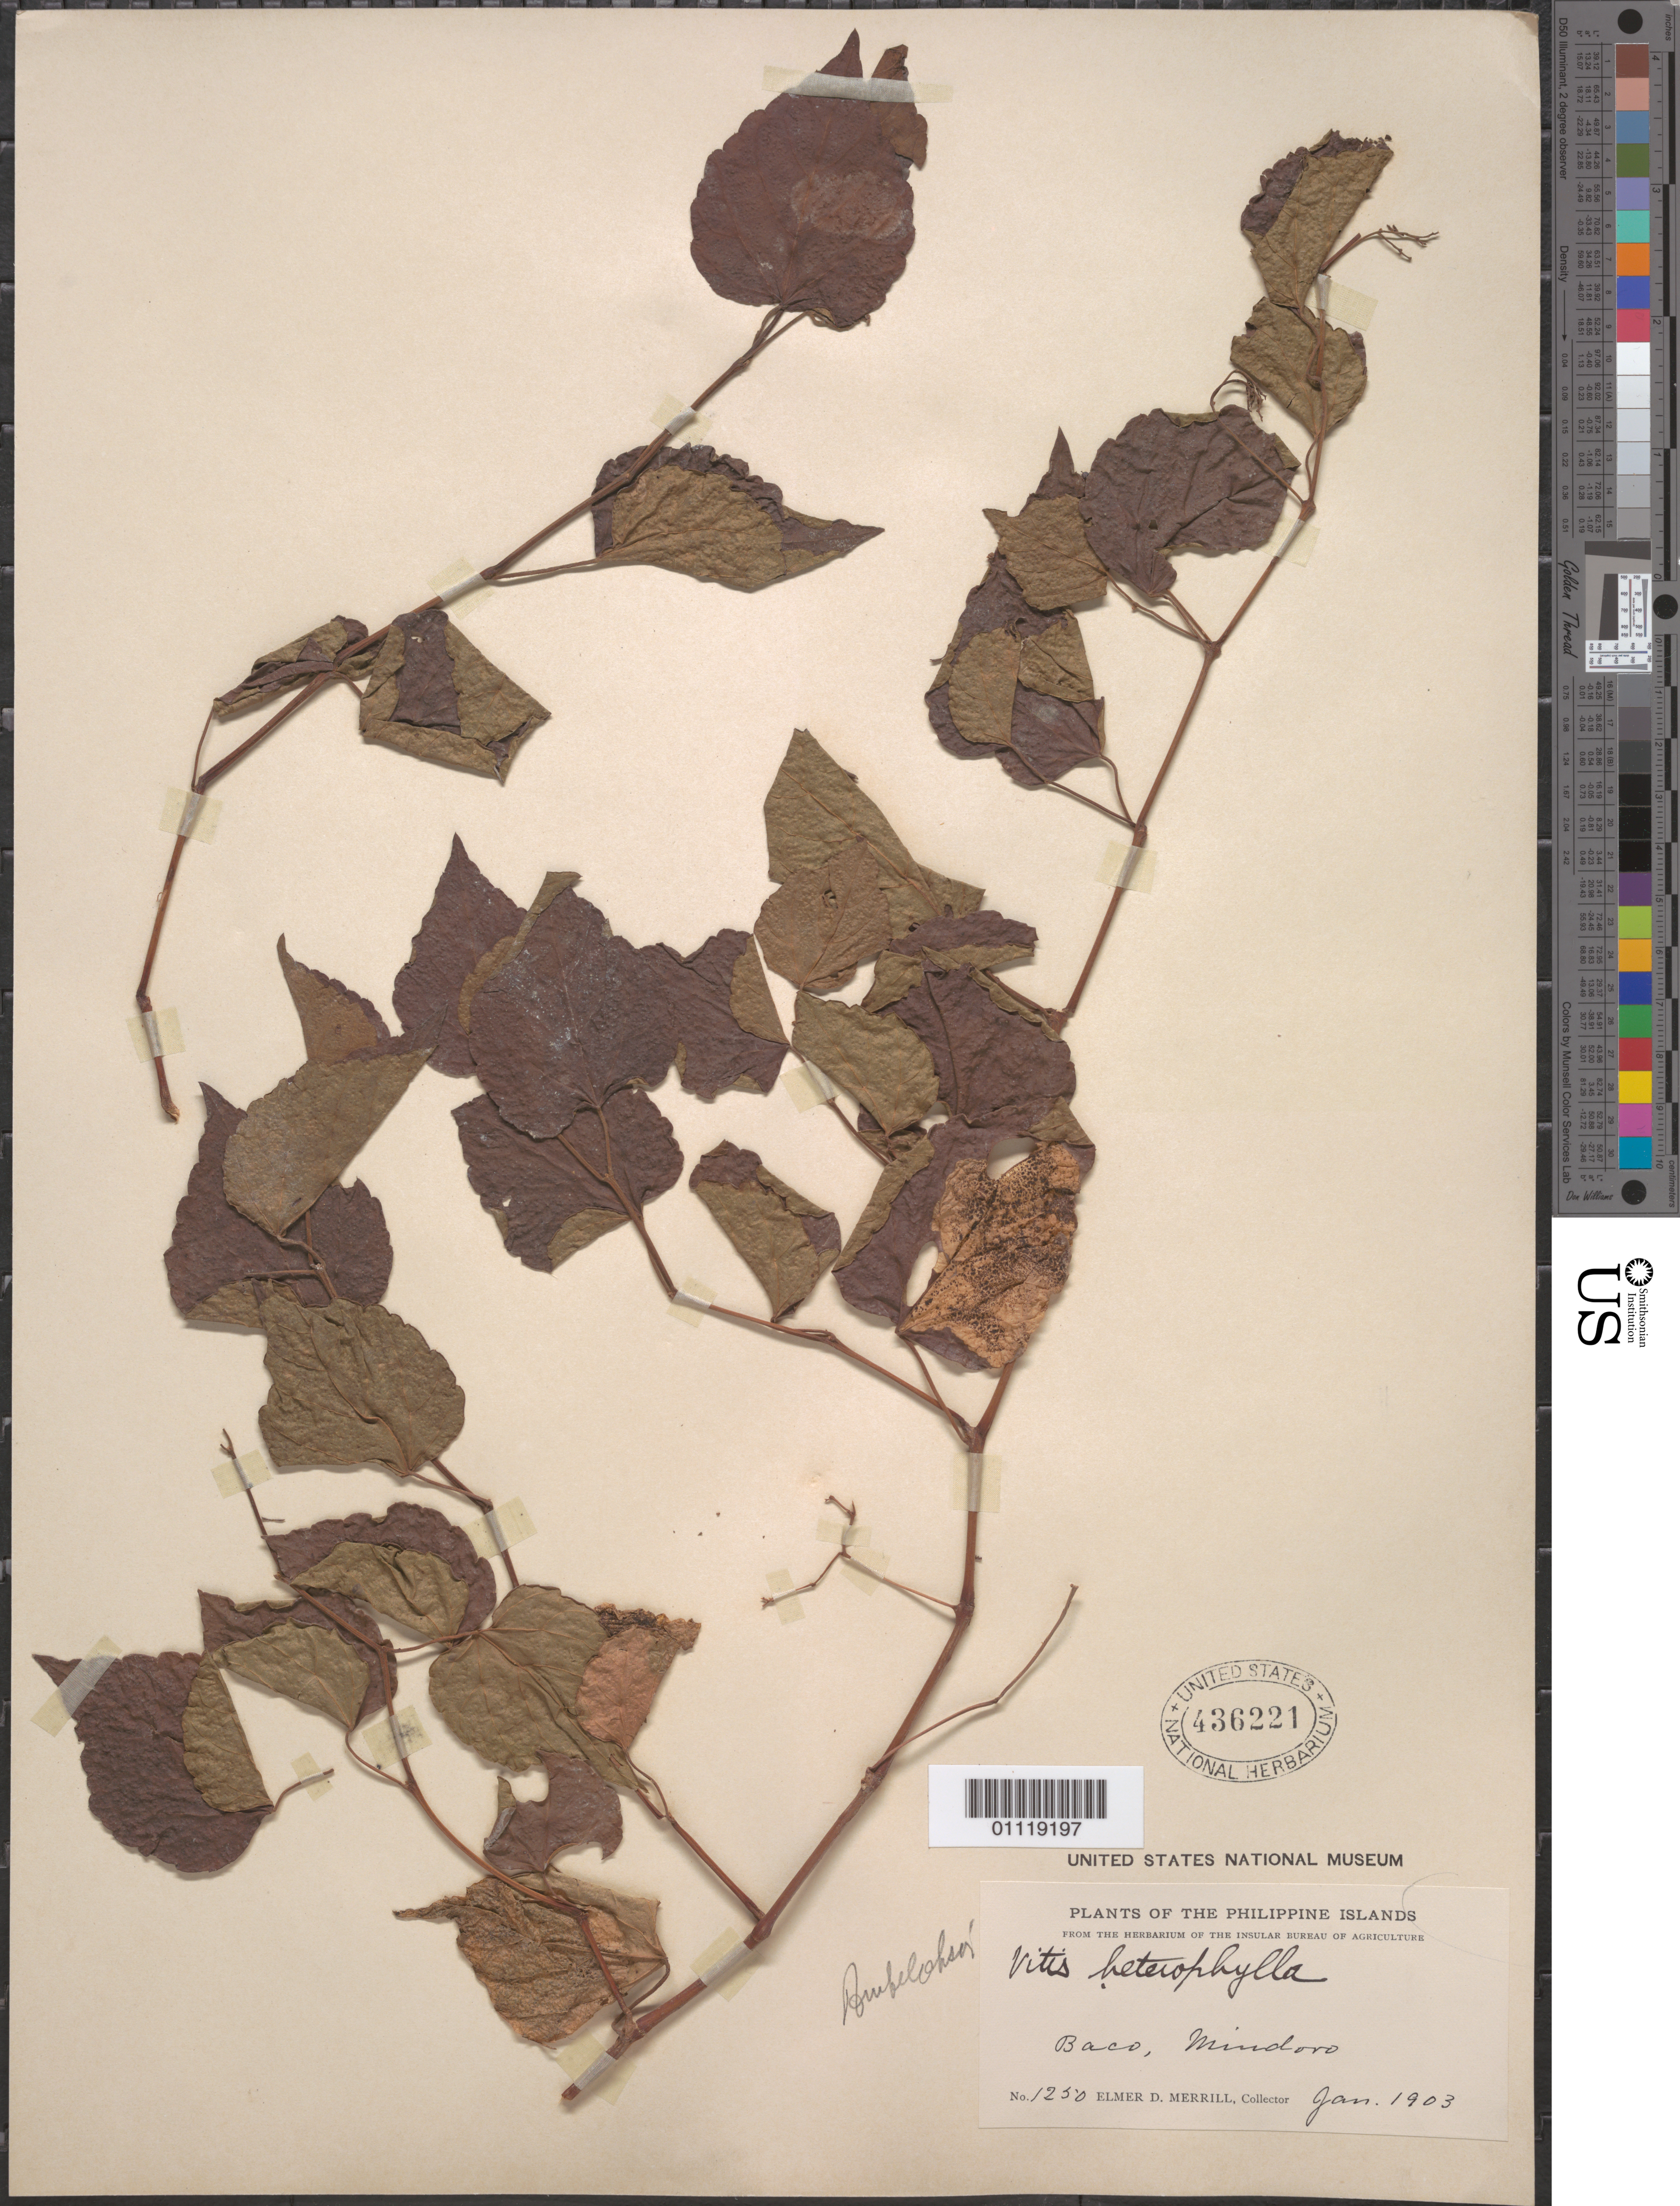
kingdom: Plantae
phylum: Tracheophyta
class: Magnoliopsida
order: Vitales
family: Vitaceae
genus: Ampelopsis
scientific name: Ampelopsis glandulosa var. heterophylla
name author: (Thunb.) Momiy.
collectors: E. D. Merrill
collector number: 1250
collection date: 1903-01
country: Philippines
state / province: Mimaropa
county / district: Mindoro Oriental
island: Mindoro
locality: Baco.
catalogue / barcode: US 436221